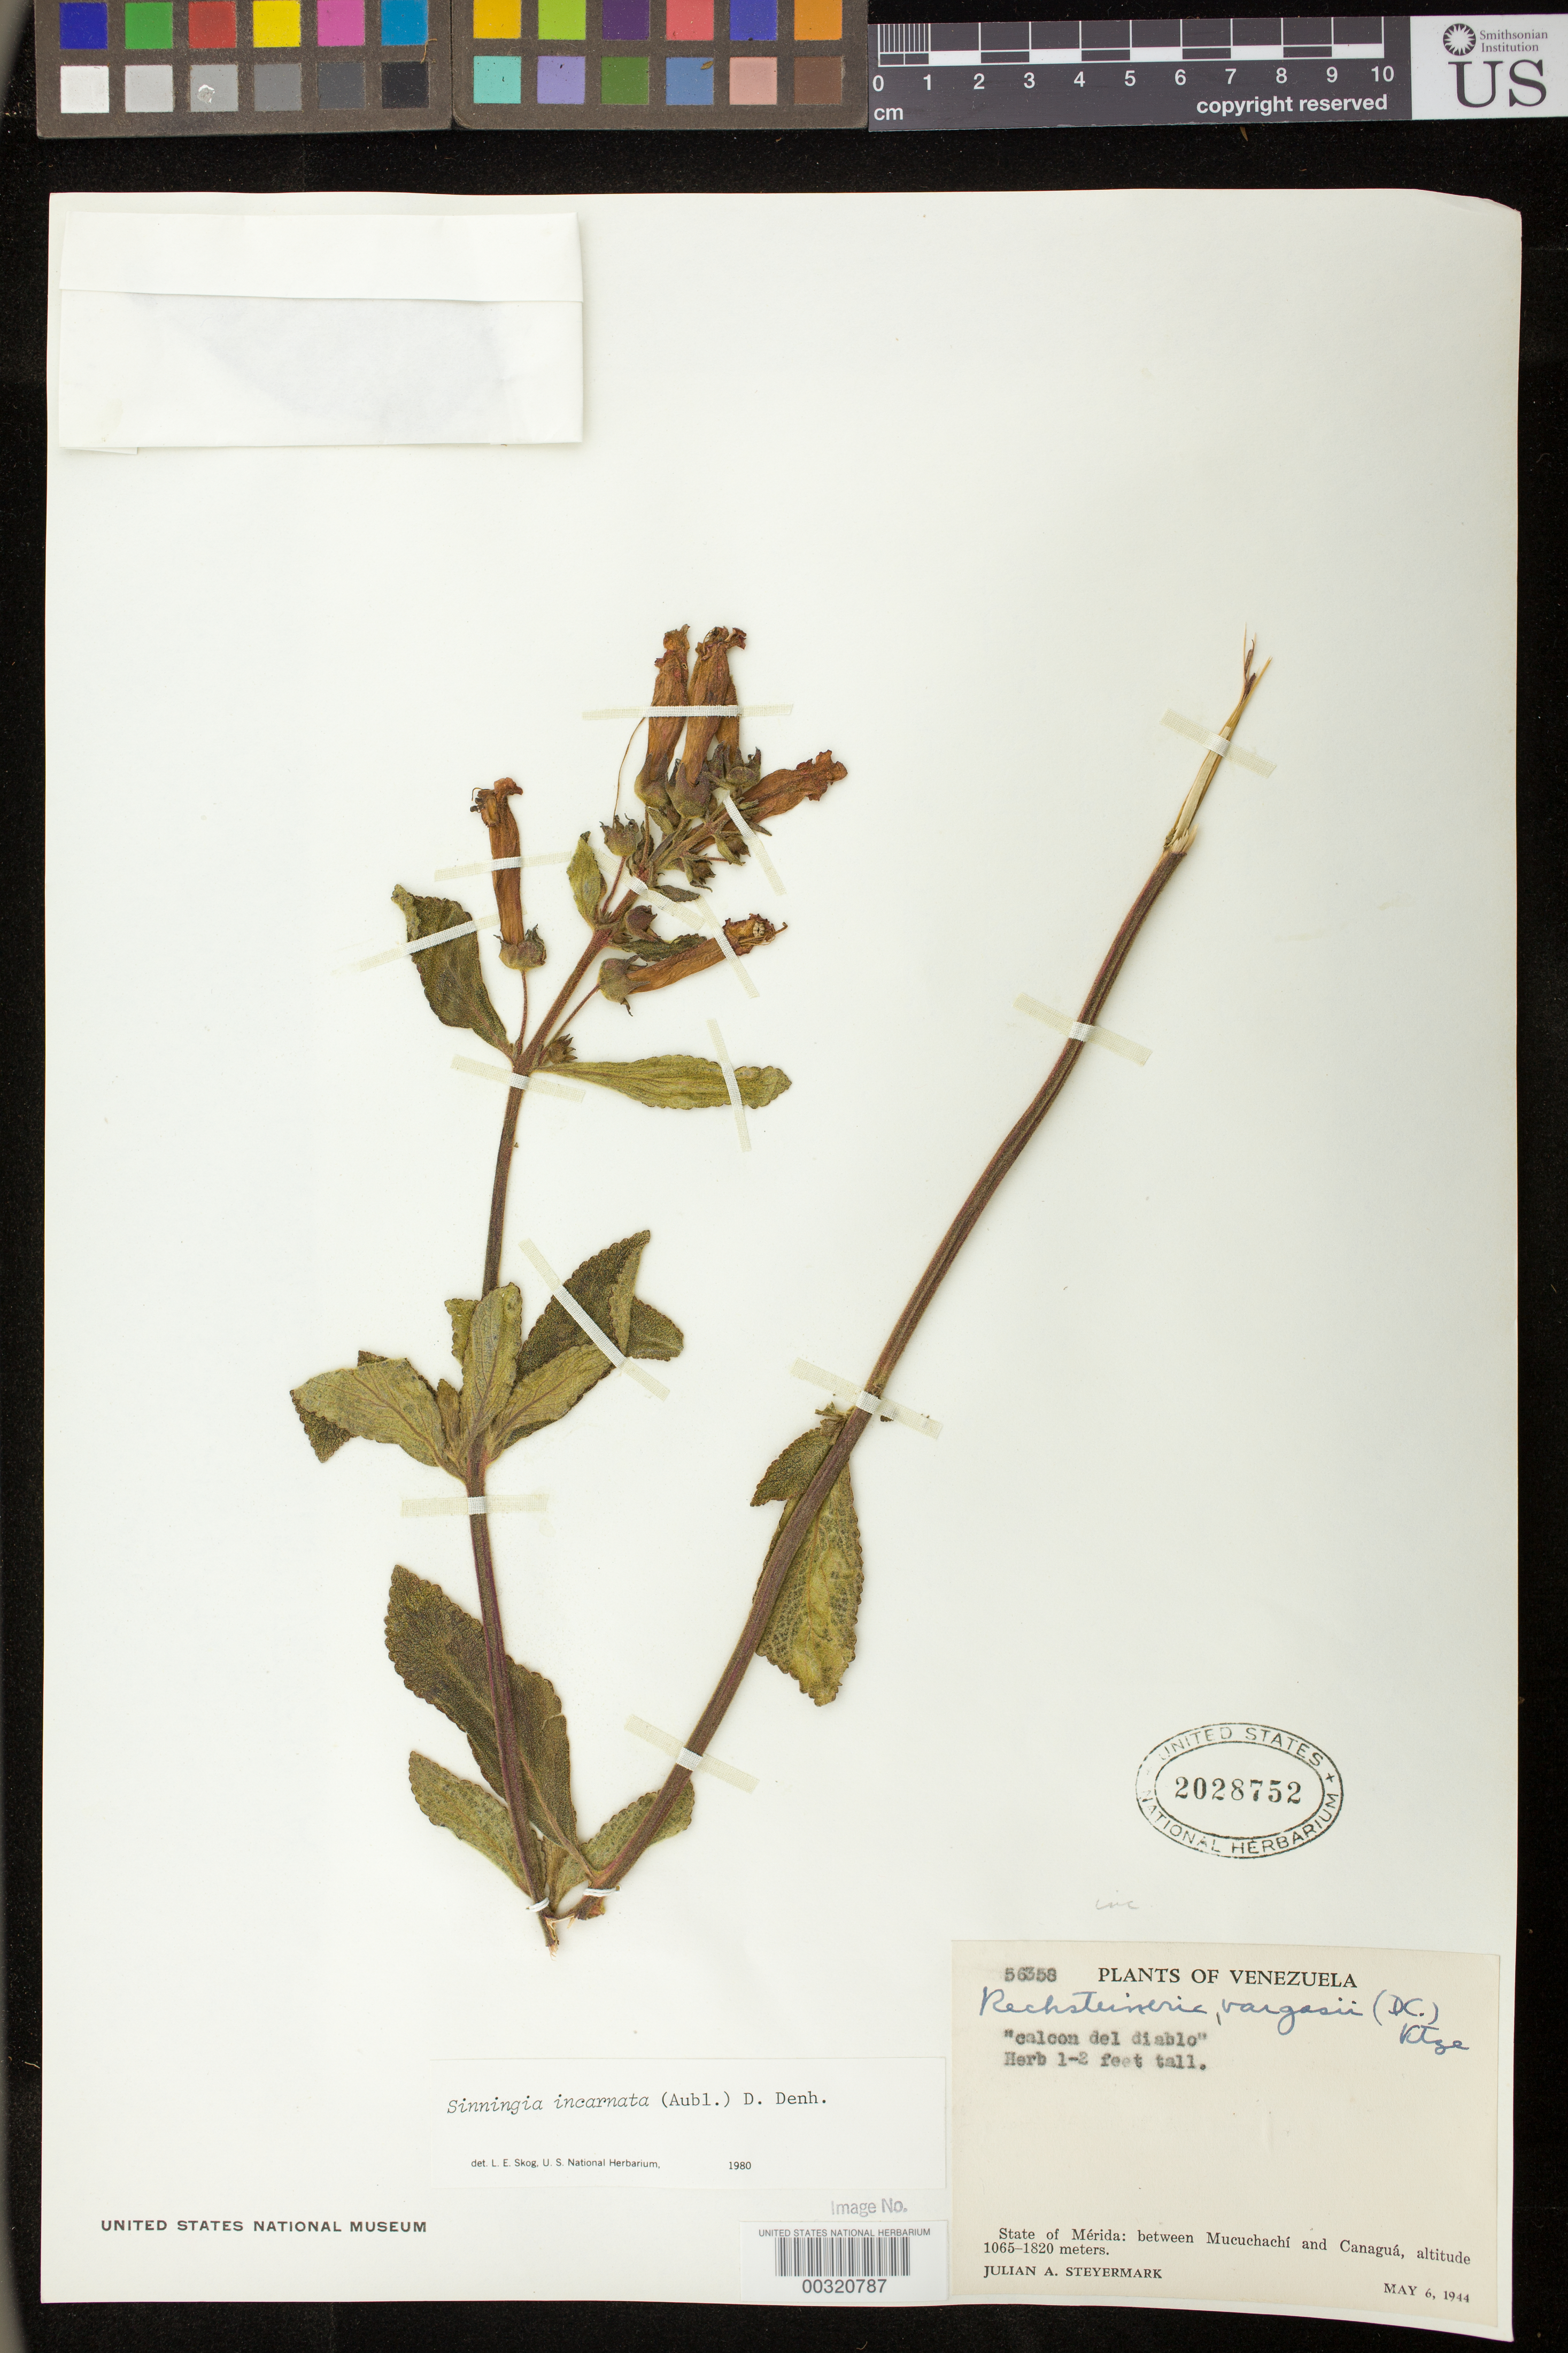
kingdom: Plantae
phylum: Tracheophyta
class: Magnoliopsida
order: Lamiales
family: Gesneriaceae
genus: Sinningia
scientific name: Sinningia incarnata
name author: (Aubl.) D.L. Denham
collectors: J. Steyermark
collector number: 56358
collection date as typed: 06 May 1944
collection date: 1944-05-06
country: Venezuela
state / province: Mérida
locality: Between Mucuchachi and Canagua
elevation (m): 1065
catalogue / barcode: US 2028752